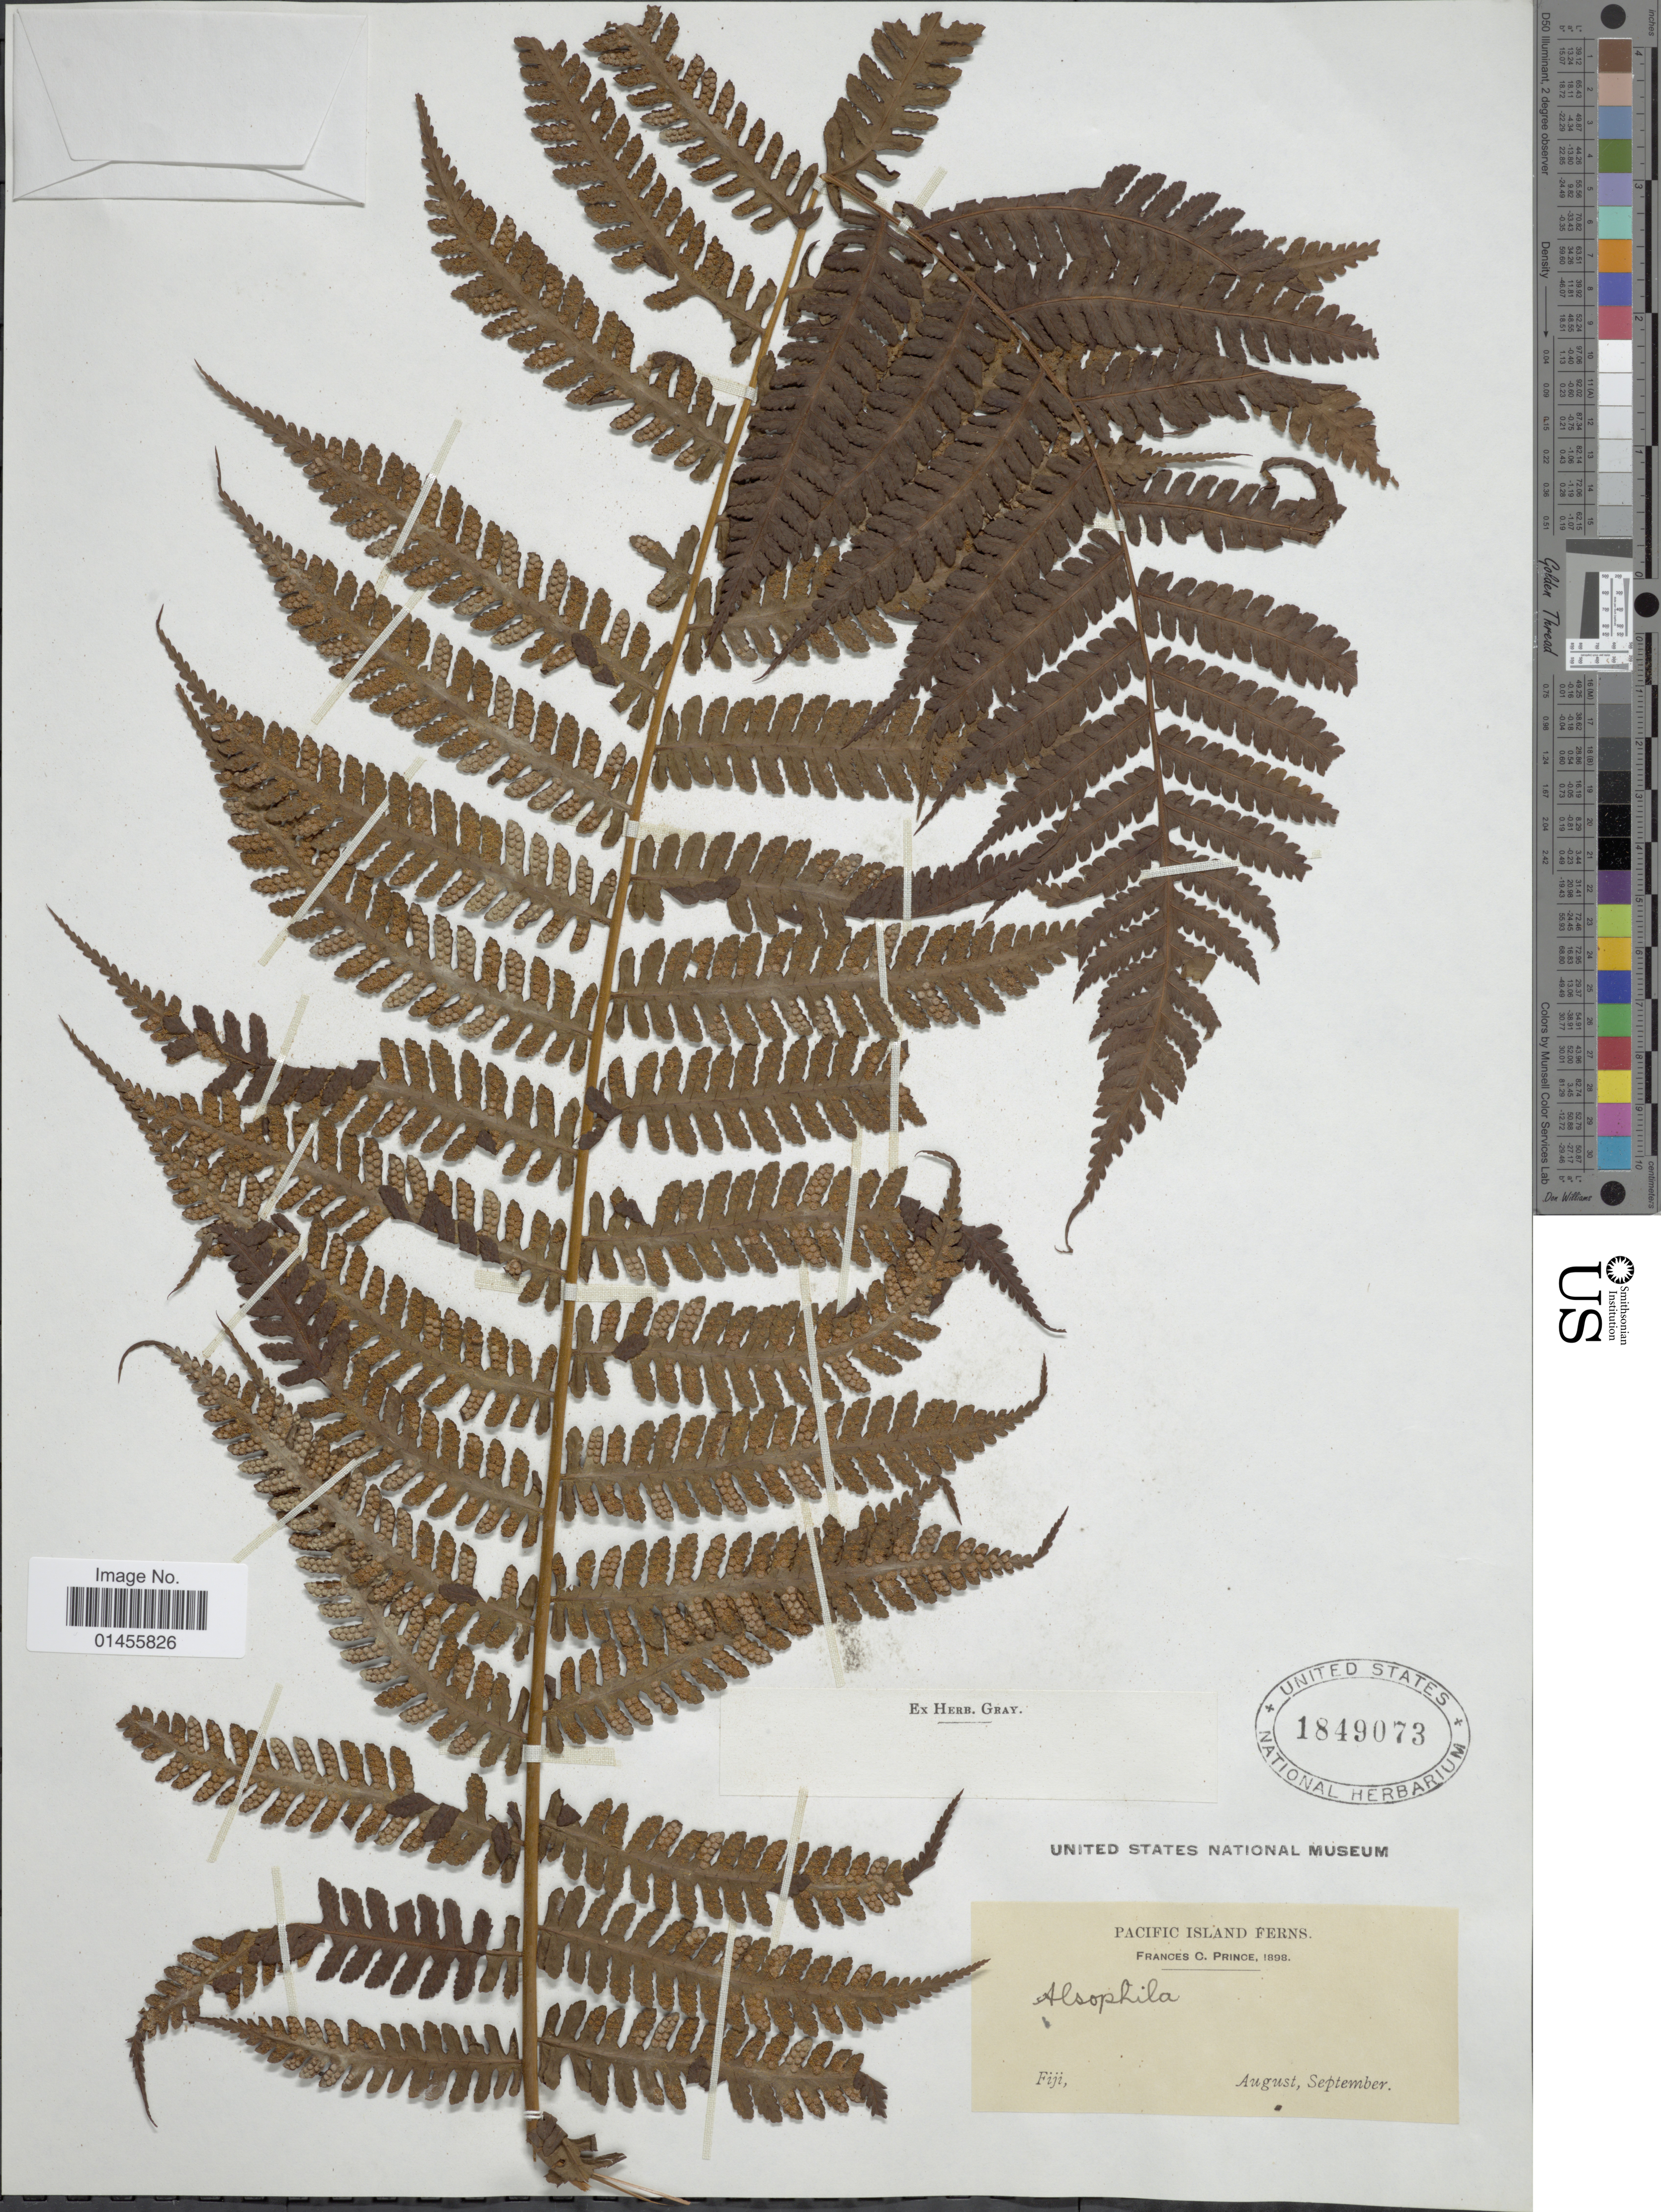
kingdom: Plantae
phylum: Tracheophyta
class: Polypodiopsida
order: Cyatheales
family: Cyatheaceae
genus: Alsophila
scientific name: Alsophila sp.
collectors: F. Prince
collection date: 1898-08/1898-09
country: Fiji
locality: Pacific Island, Fiji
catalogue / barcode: US 1849073